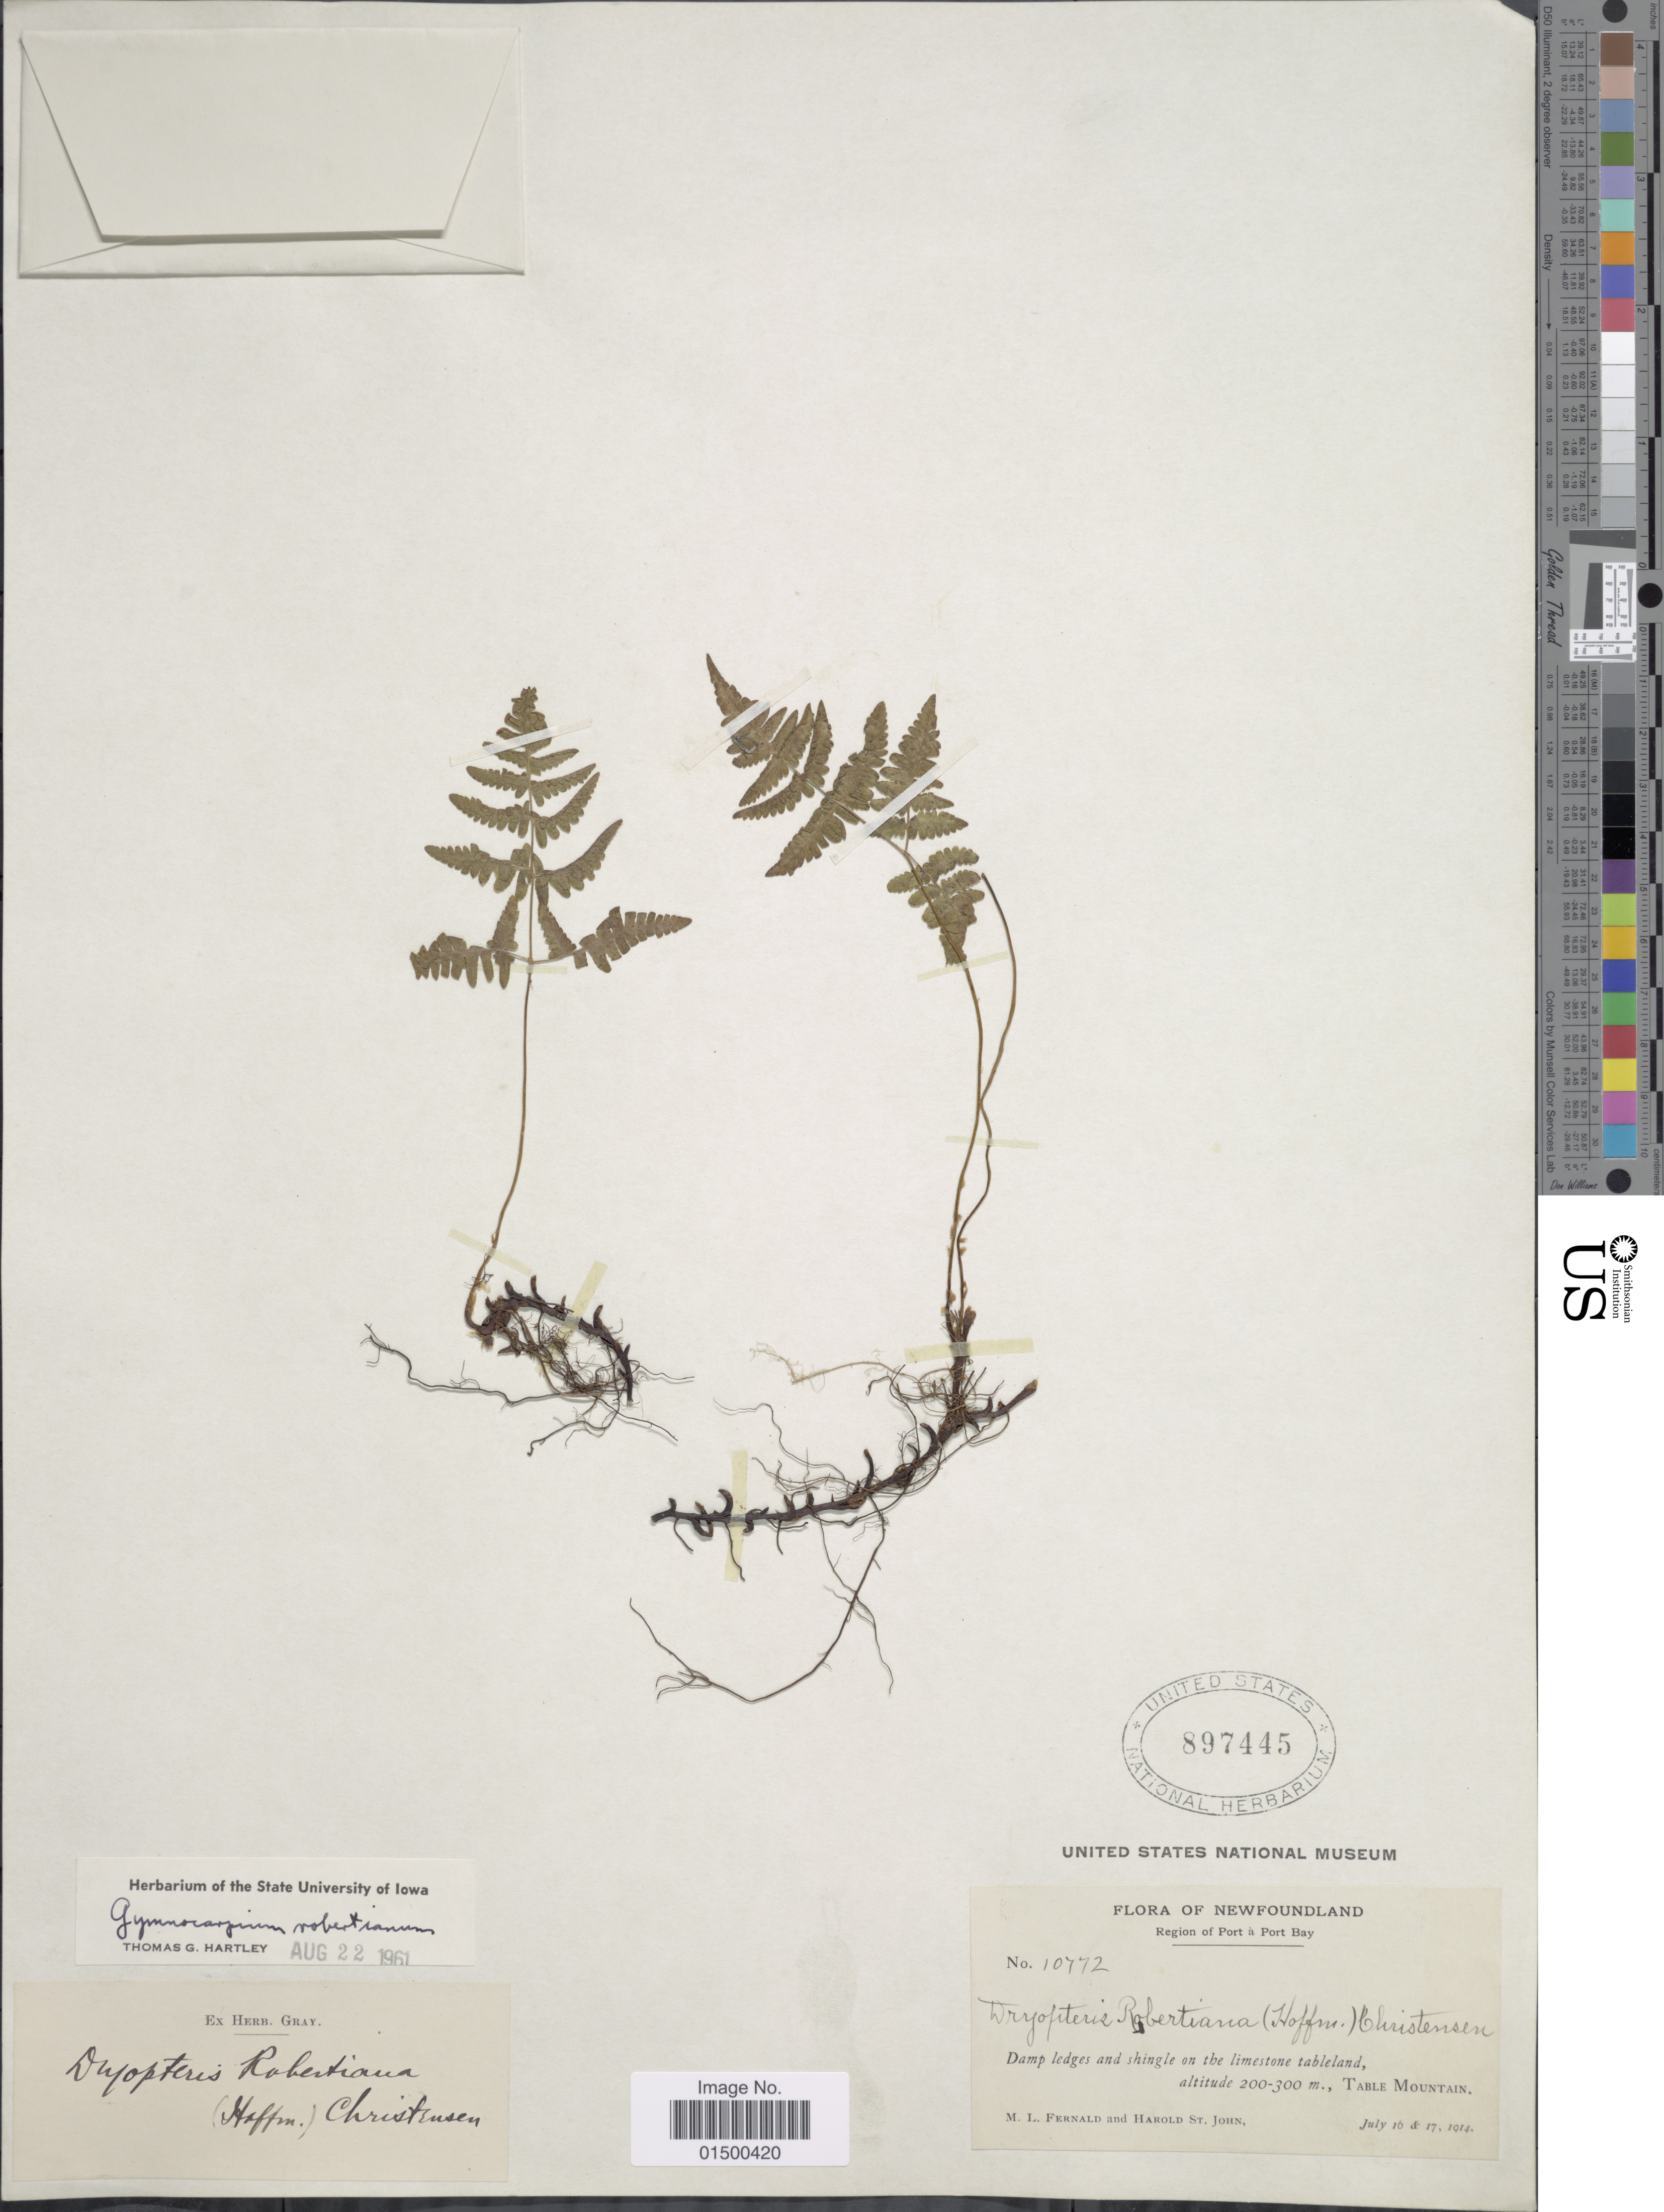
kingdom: Plantae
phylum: Tracheophyta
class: Polypodiopsida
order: Polypodiales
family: Cystopteridaceae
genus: Gymnocarpium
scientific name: Gymnocarpium robertianum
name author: (Hoffm.) Newman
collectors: M. L. Fernald & H. St. John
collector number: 10772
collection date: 1914-07-16/1914-07-17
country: Canada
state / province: Newfoundland and Labrador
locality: Table Mountain. Region of Port a Port Bay.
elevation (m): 200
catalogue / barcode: US 897445